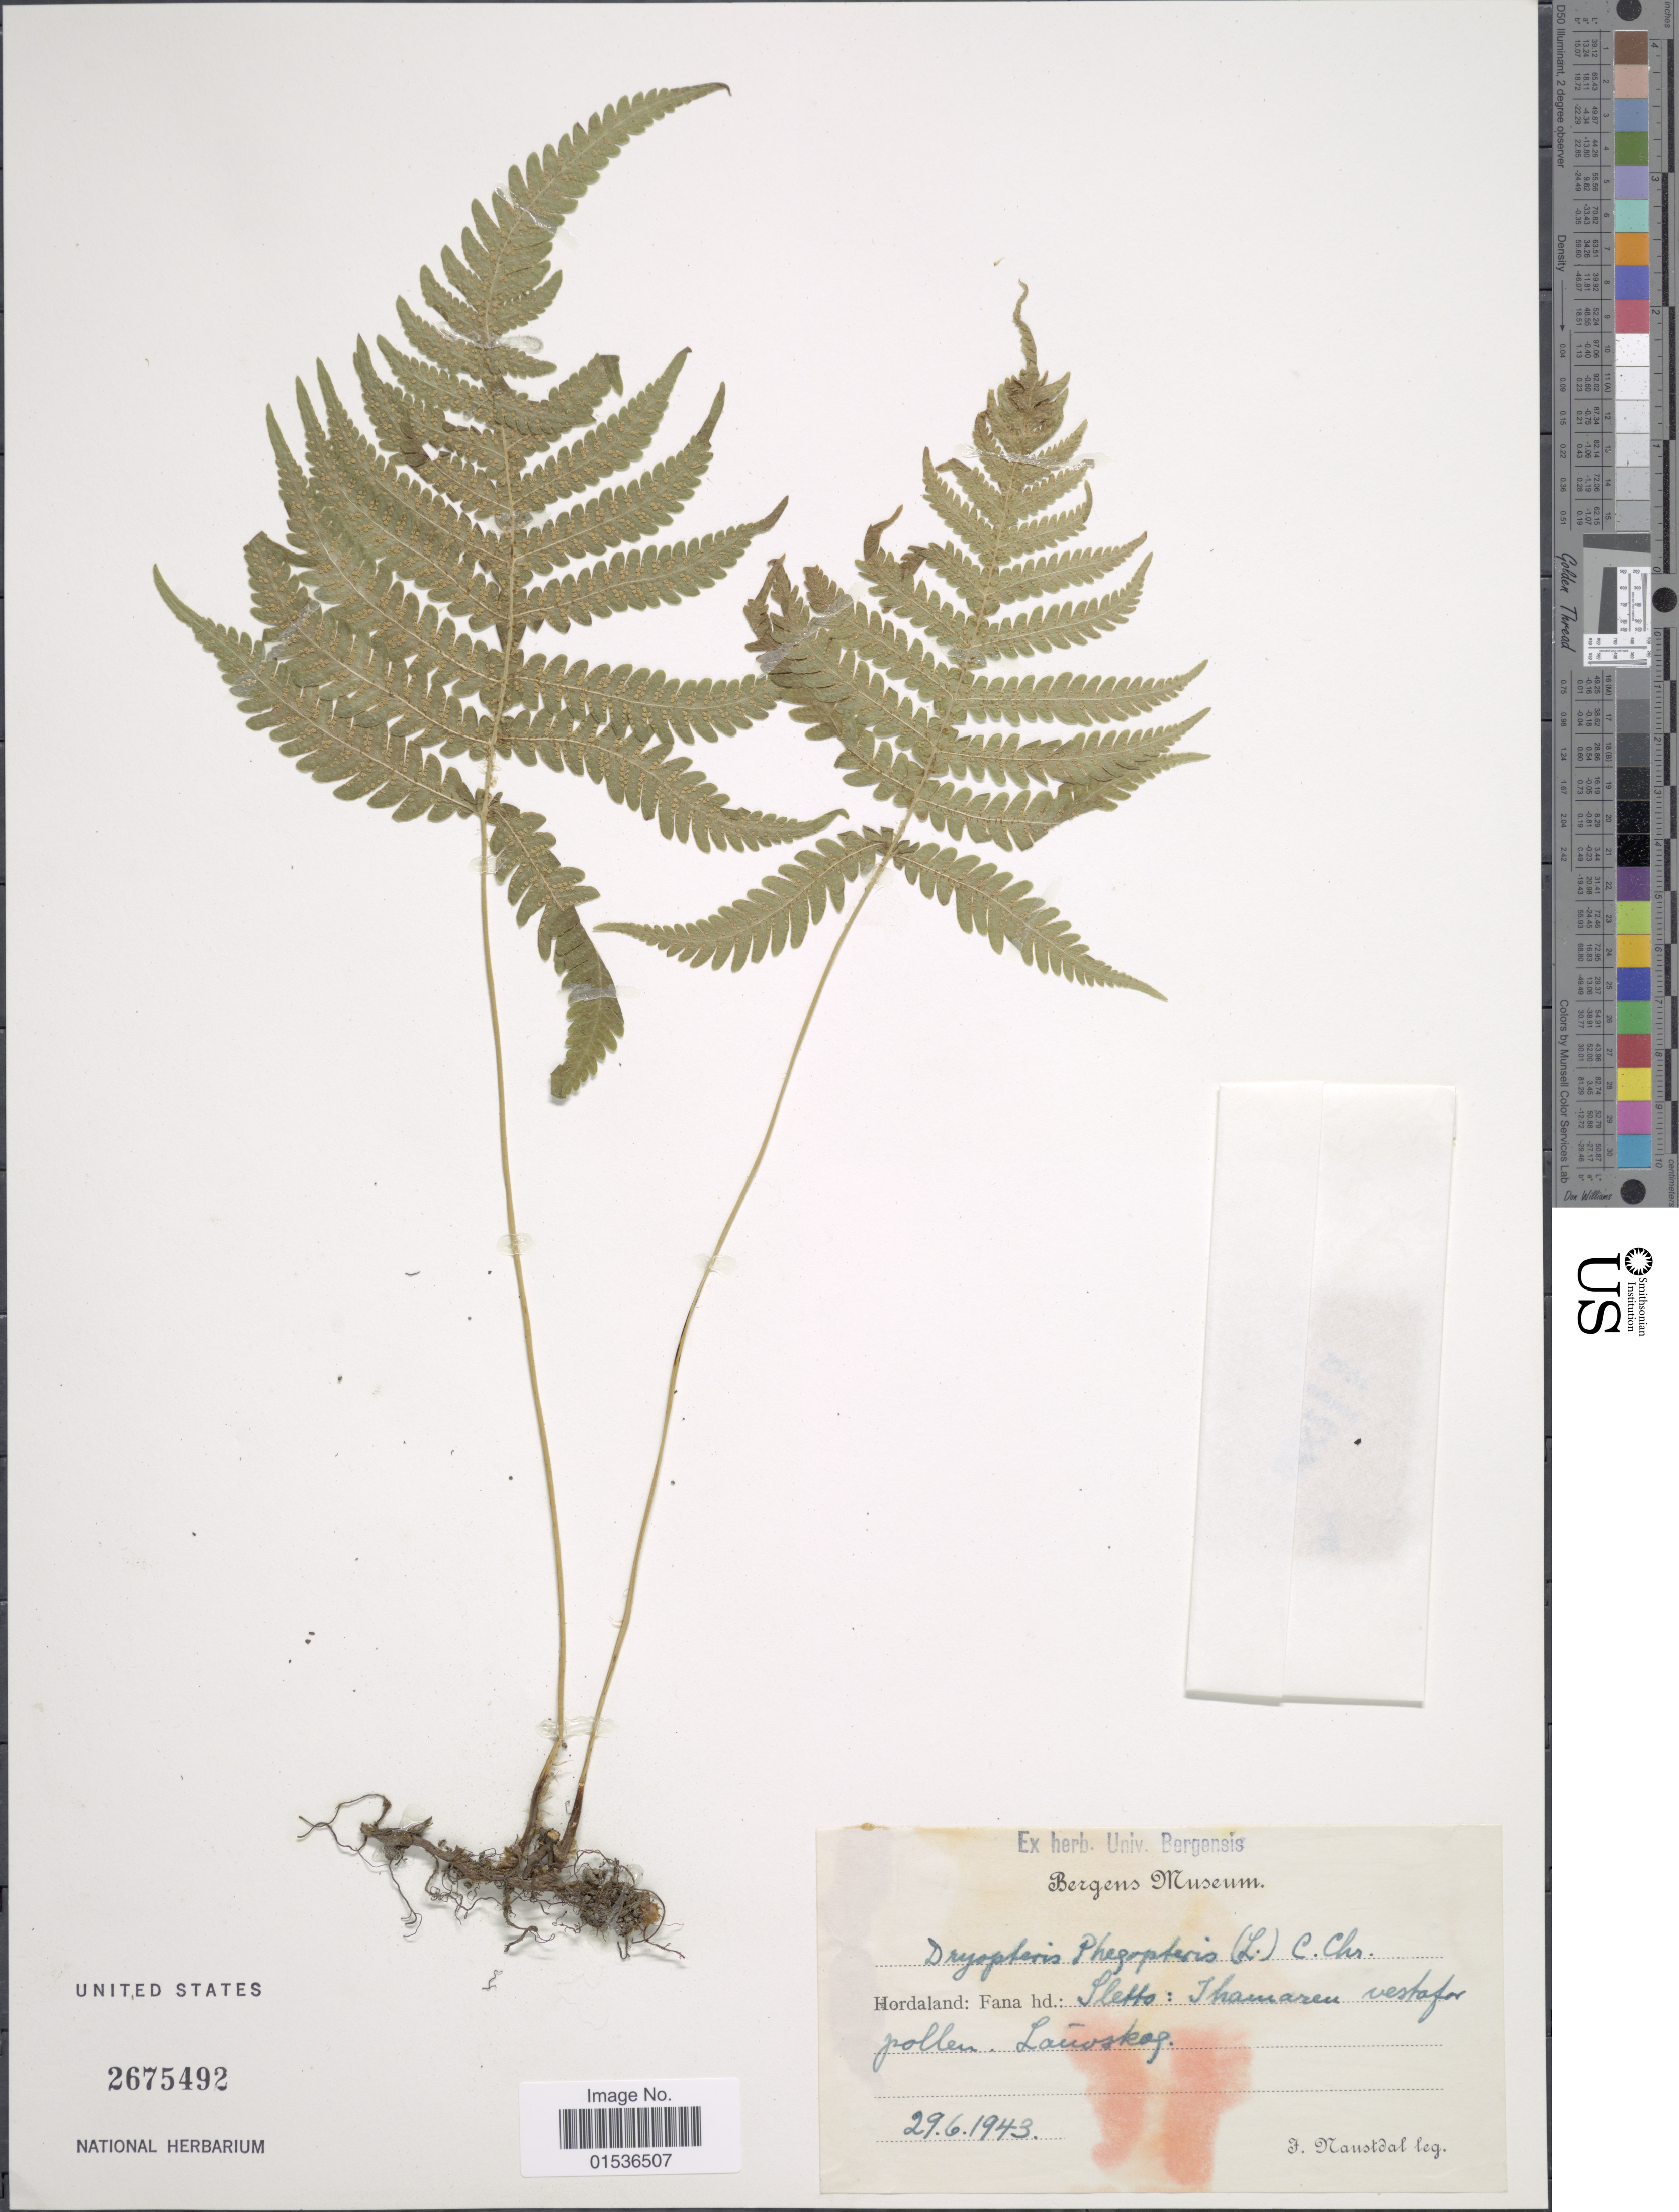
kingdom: Plantae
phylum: Tracheophyta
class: Polypodiopsida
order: Polypodiales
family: Thelypteridaceae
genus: Phegopteris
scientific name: Phegopteris connectilis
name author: (Michx.) Watt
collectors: J. Naustdal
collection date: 1943-06-29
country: Norway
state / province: Hordaland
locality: Hordaland: Fana hd: Sletto: Ihamaren vestafr pollen, Lauvskog.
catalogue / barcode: US 2675492